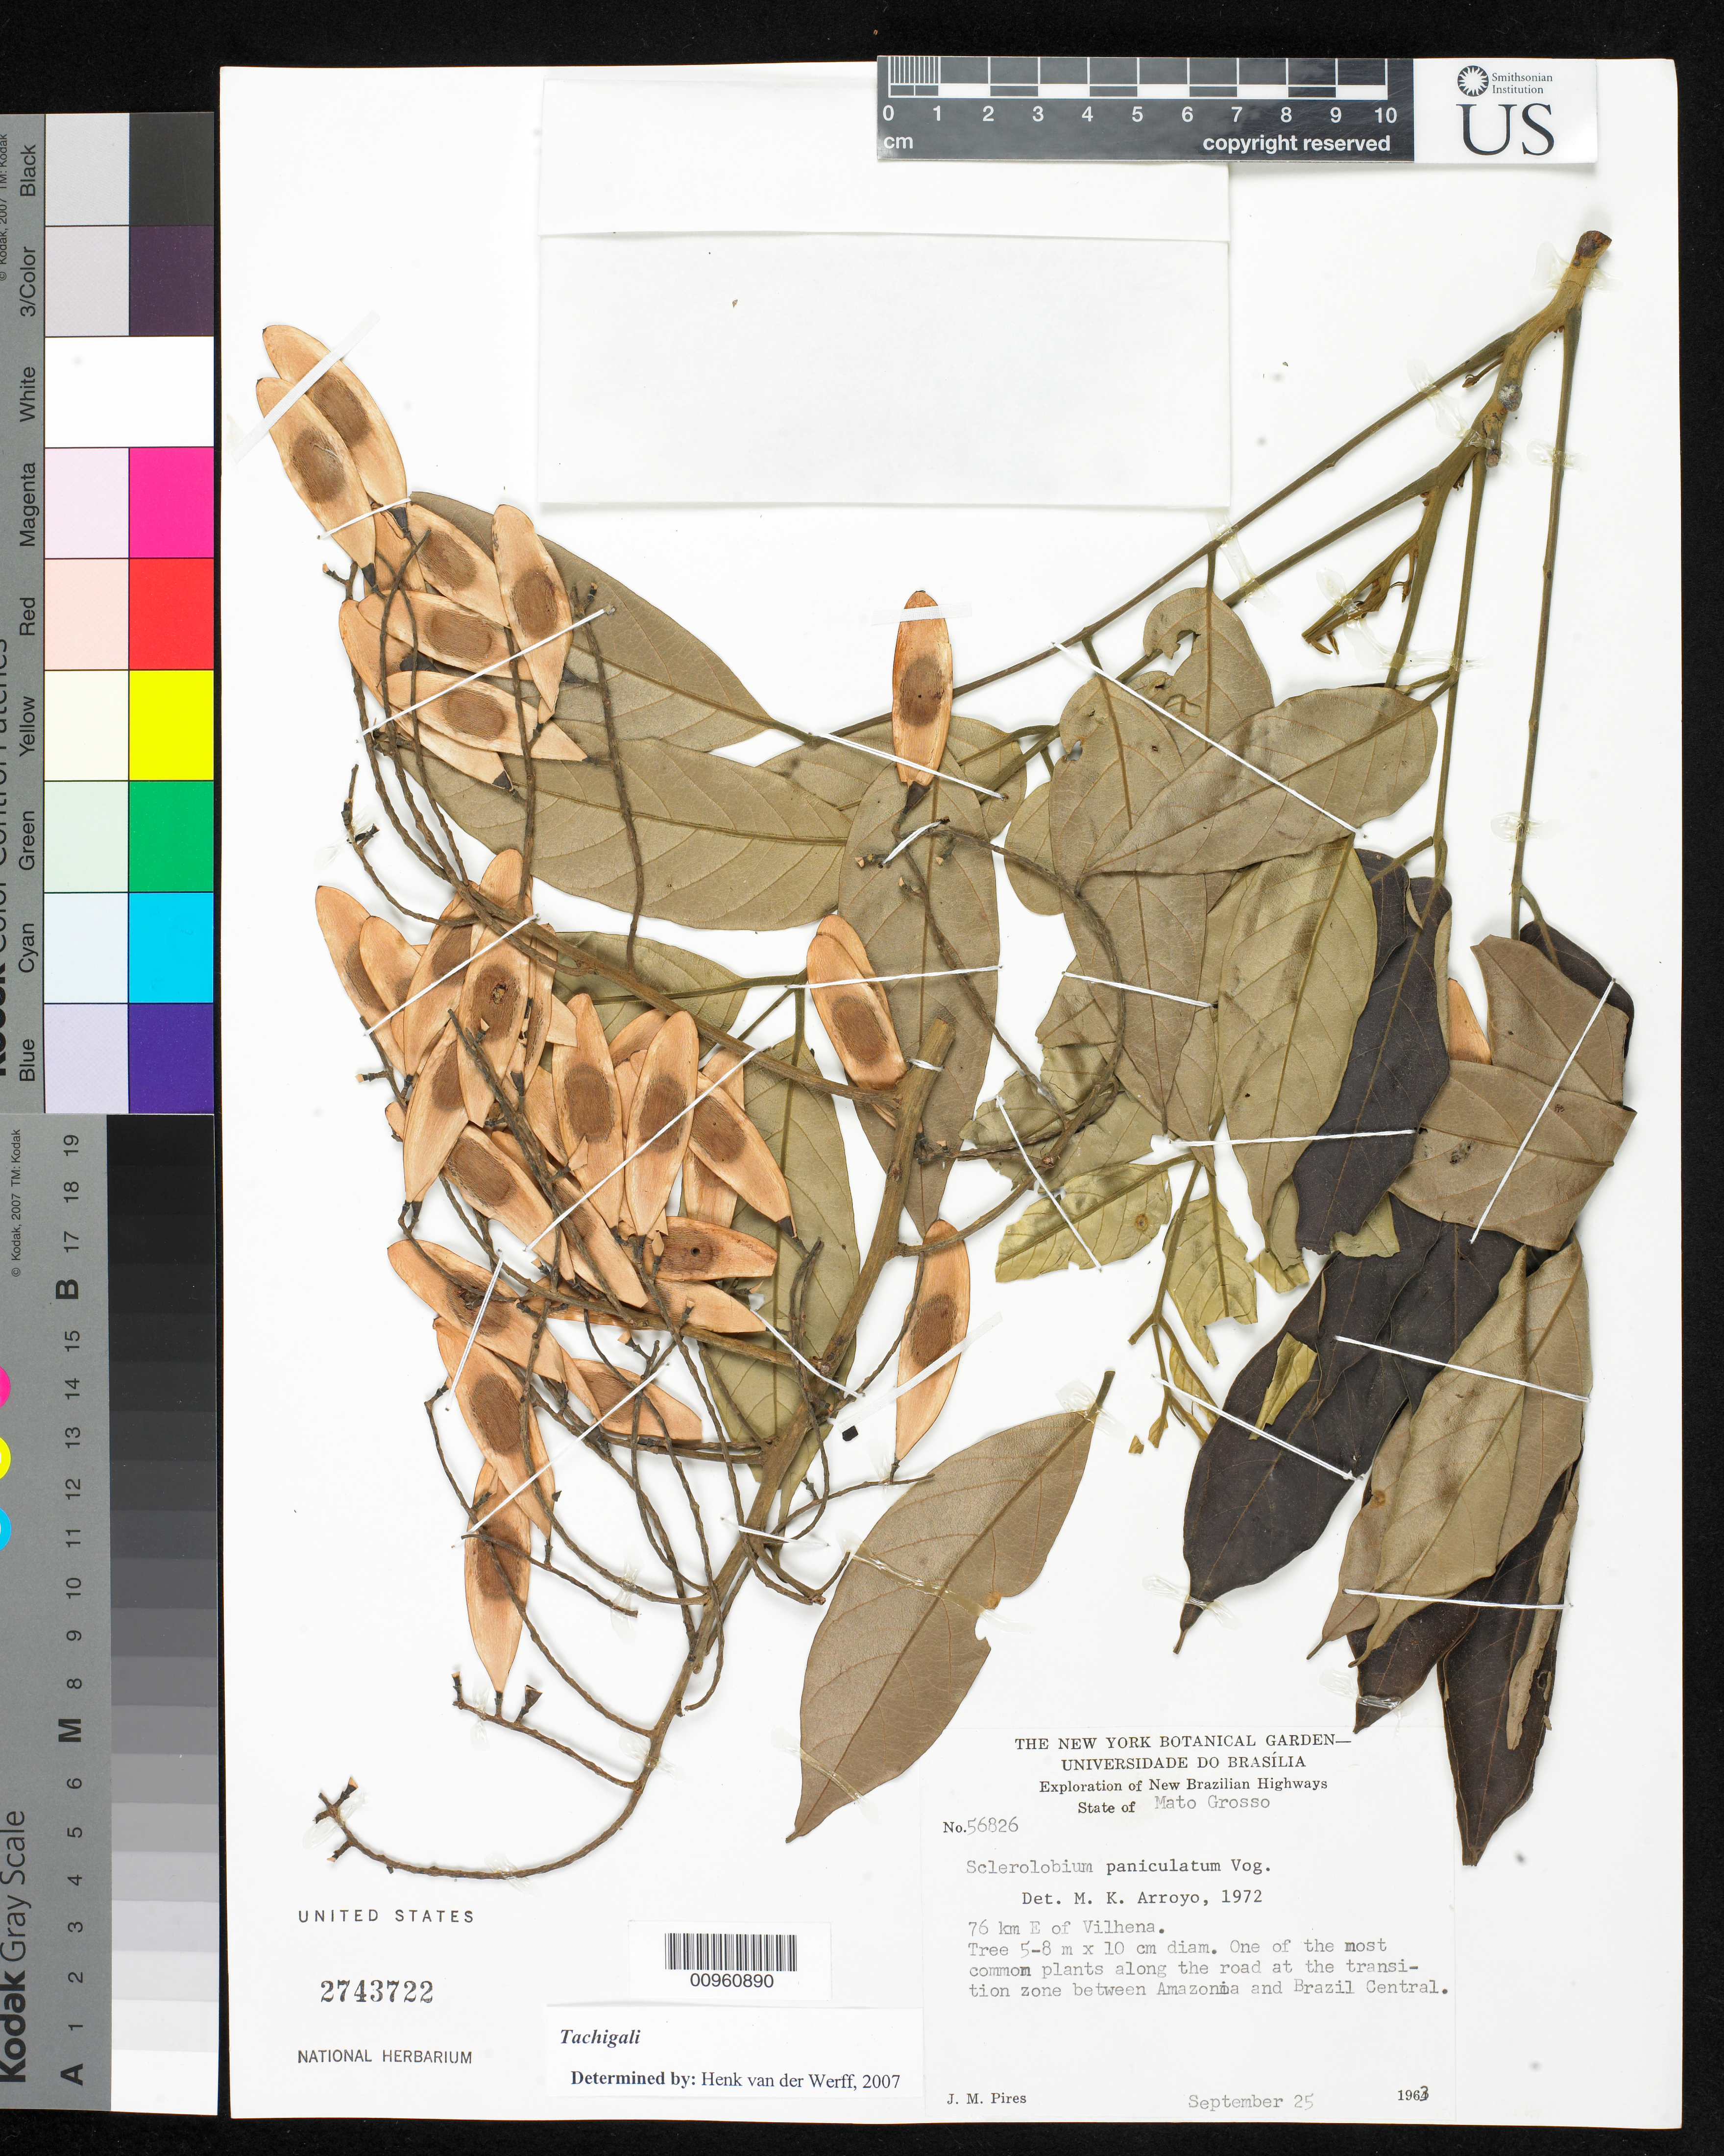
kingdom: Plantae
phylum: Tracheophyta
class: Magnoliopsida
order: Fabales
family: Fabaceae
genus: Tachigali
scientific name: Tachigali sp.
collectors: J. M. Pires & Rodrigues, W.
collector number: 56826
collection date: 1963-09-25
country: Brazil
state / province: Mato Grosso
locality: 76 km E of Vilhena, state of Mato Grosso. Exploration of New Brazilian Highways.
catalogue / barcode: US 2743722